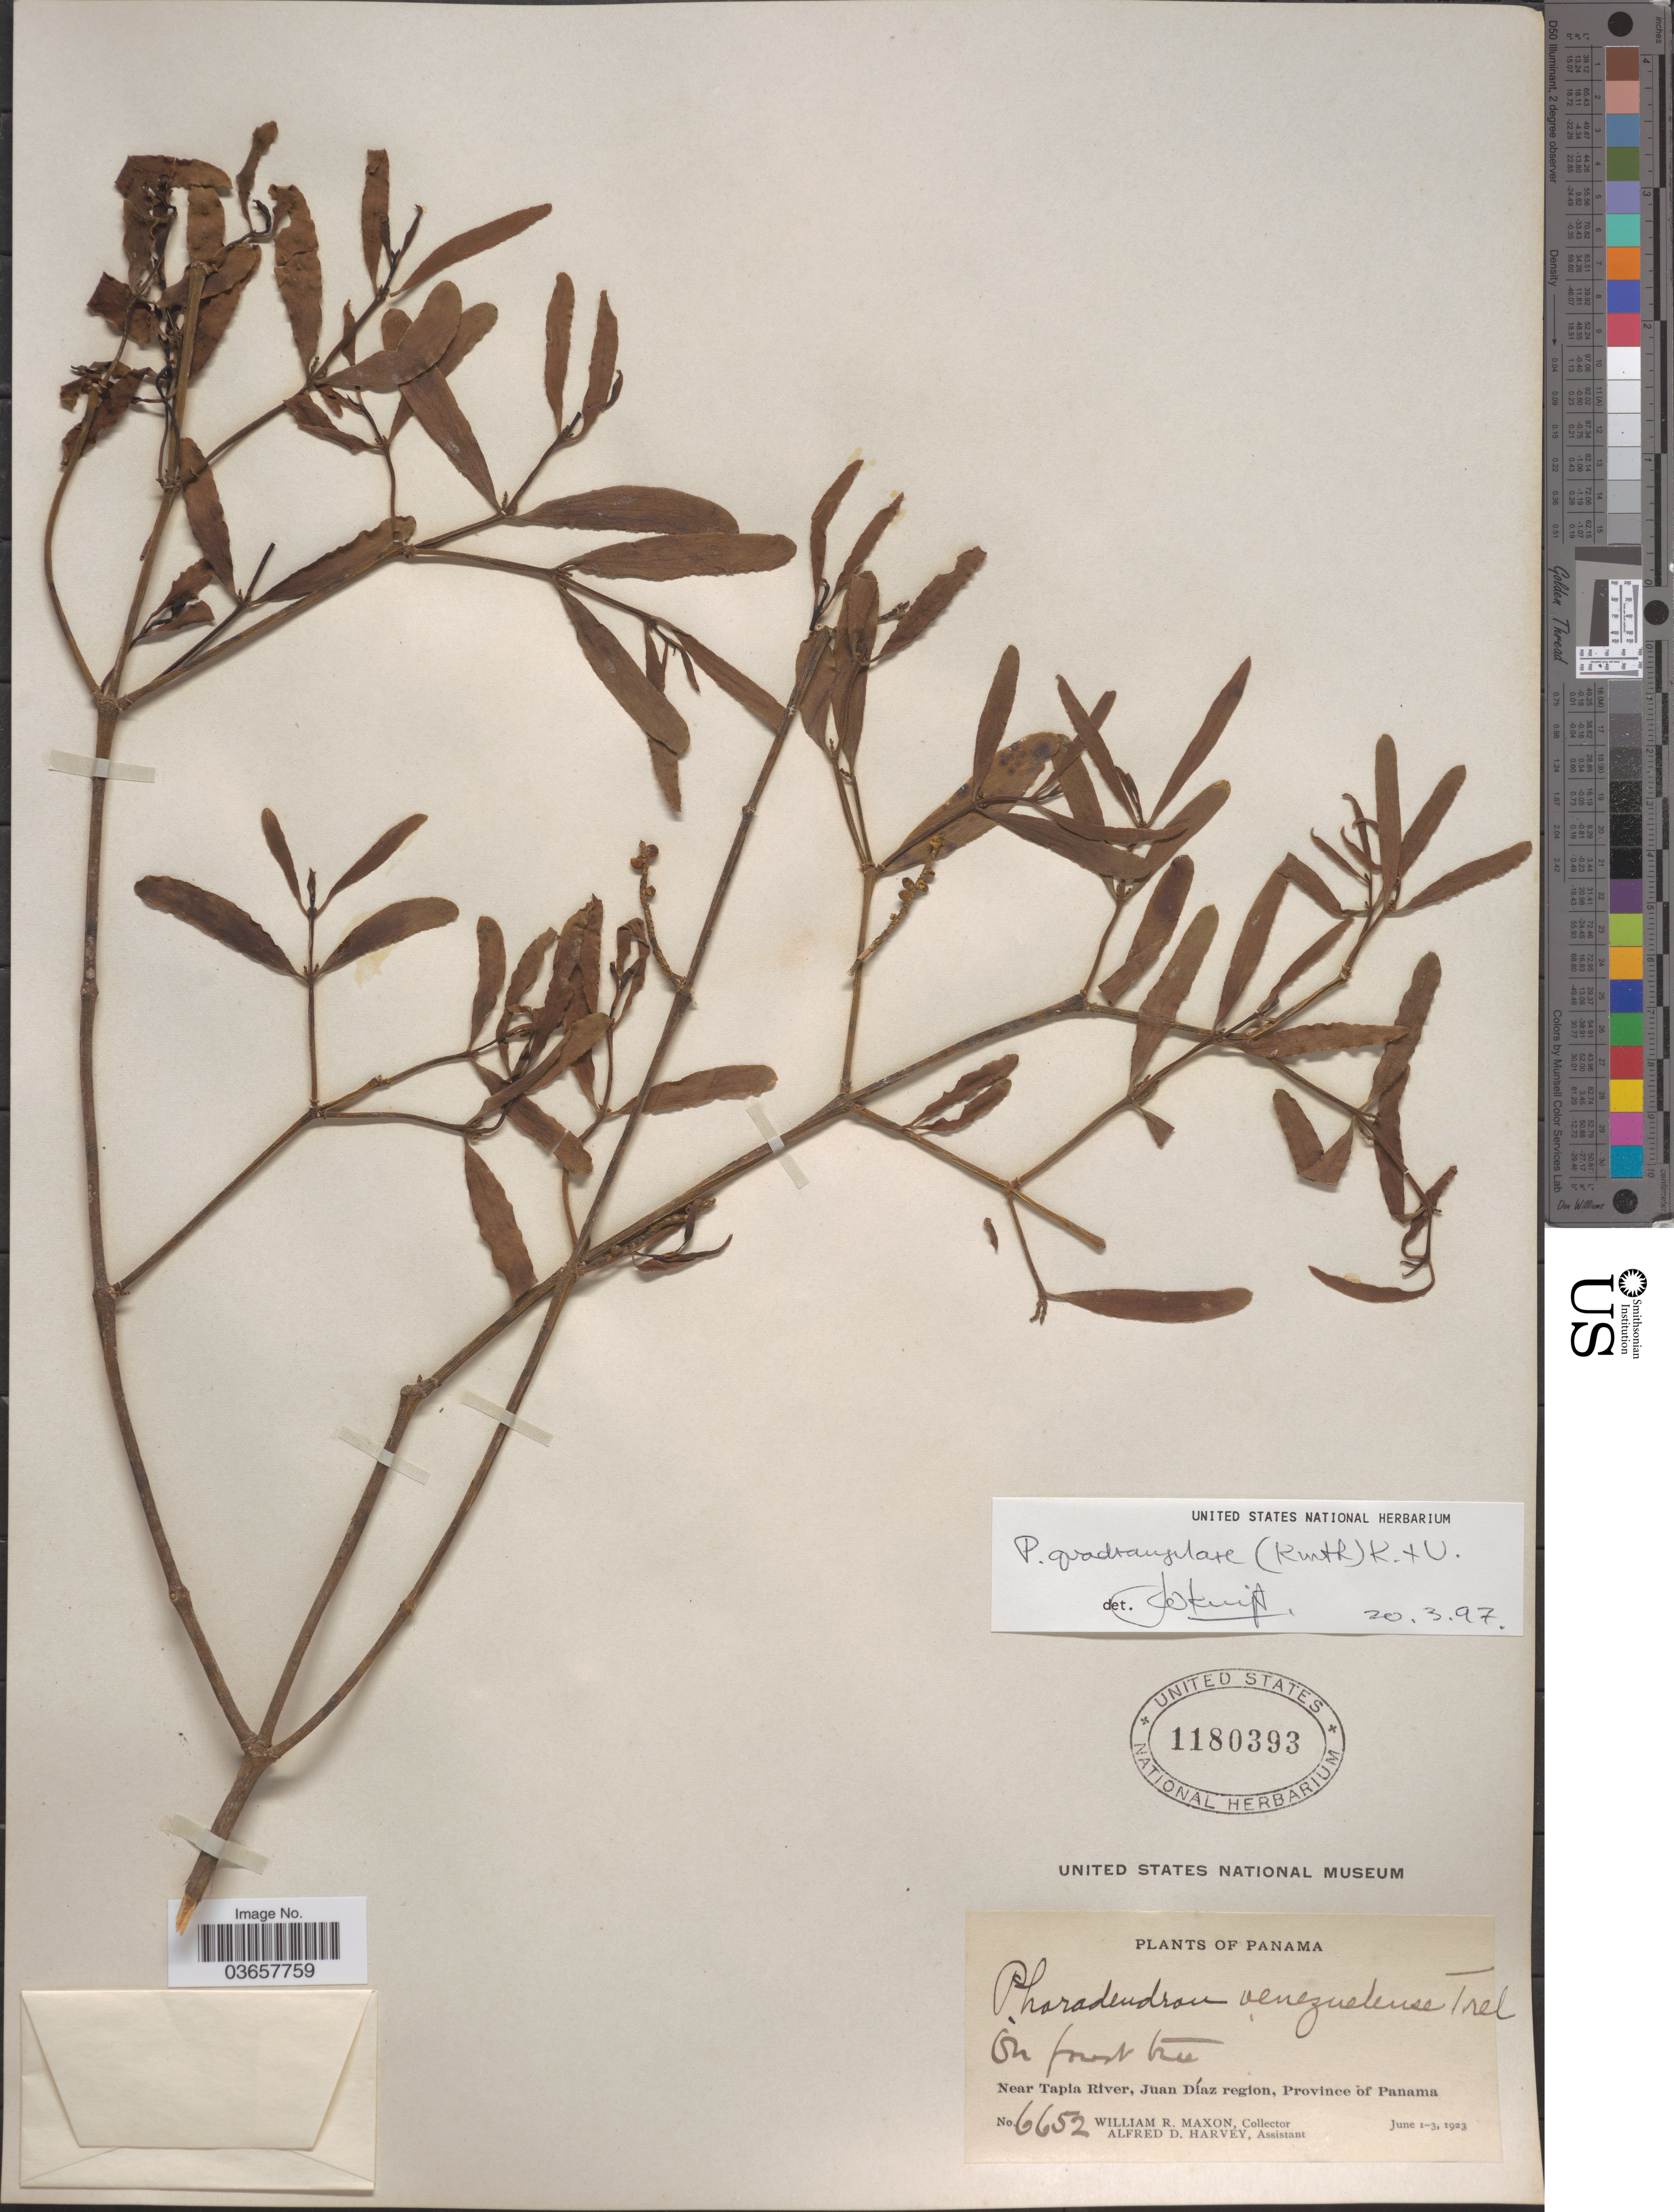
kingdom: Plantae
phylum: Tracheophyta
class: Magnoliopsida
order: Santalales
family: Viscaceae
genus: Phoradendron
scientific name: Phoradendron quadrangulare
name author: (Kunth) Griseb.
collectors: W. R. Maxon & A. D. Harvey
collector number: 6652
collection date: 1923-06-01/1923-06-03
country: Panama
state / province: Panamá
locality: Near Tapia River, Juan Díaz region.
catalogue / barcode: US 1180393